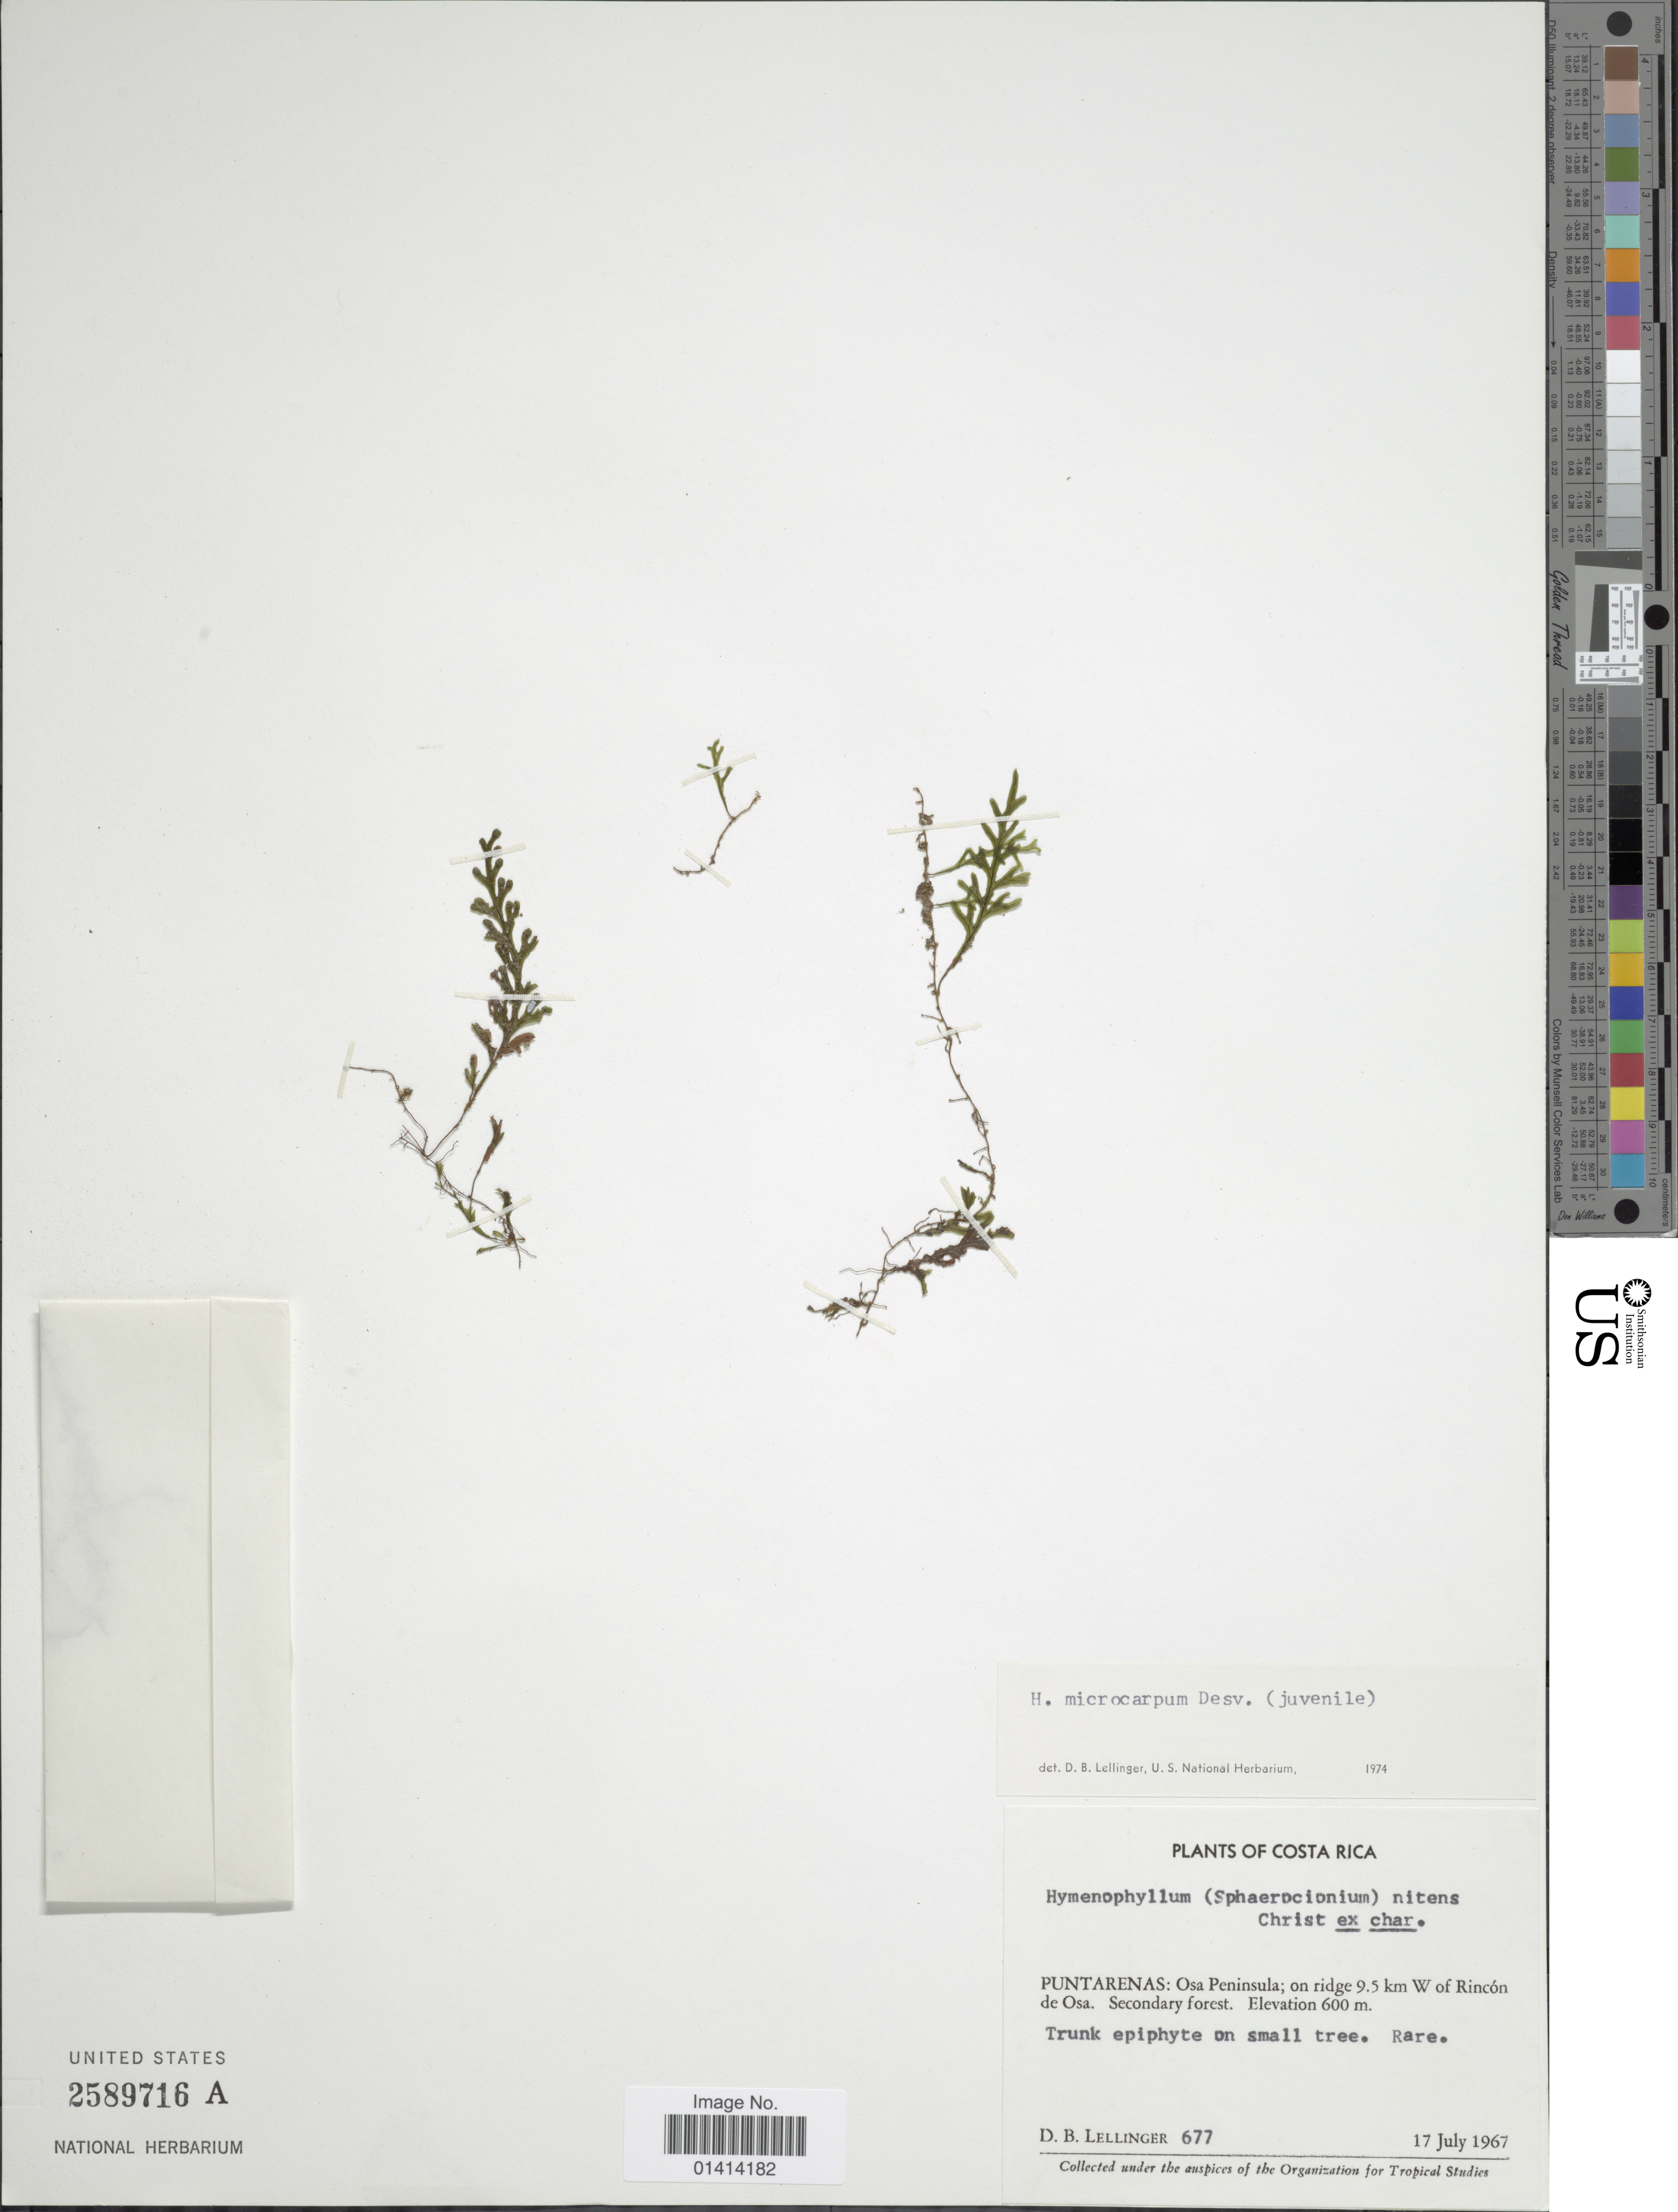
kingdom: Plantae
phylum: Tracheophyta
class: Polypodiopsida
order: Hymenophyllales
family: Hymenophyllaceae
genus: Hymenophyllum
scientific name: Hymenophyllum microcarpum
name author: (Desv.) Lellinger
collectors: D. B. Lellinger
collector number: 677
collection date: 1967-07-17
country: Costa Rica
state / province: Puntarenas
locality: Osa Peninsula; on ridge 9.5 km W of Rincón de Osa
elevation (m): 600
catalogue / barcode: US 2589716A